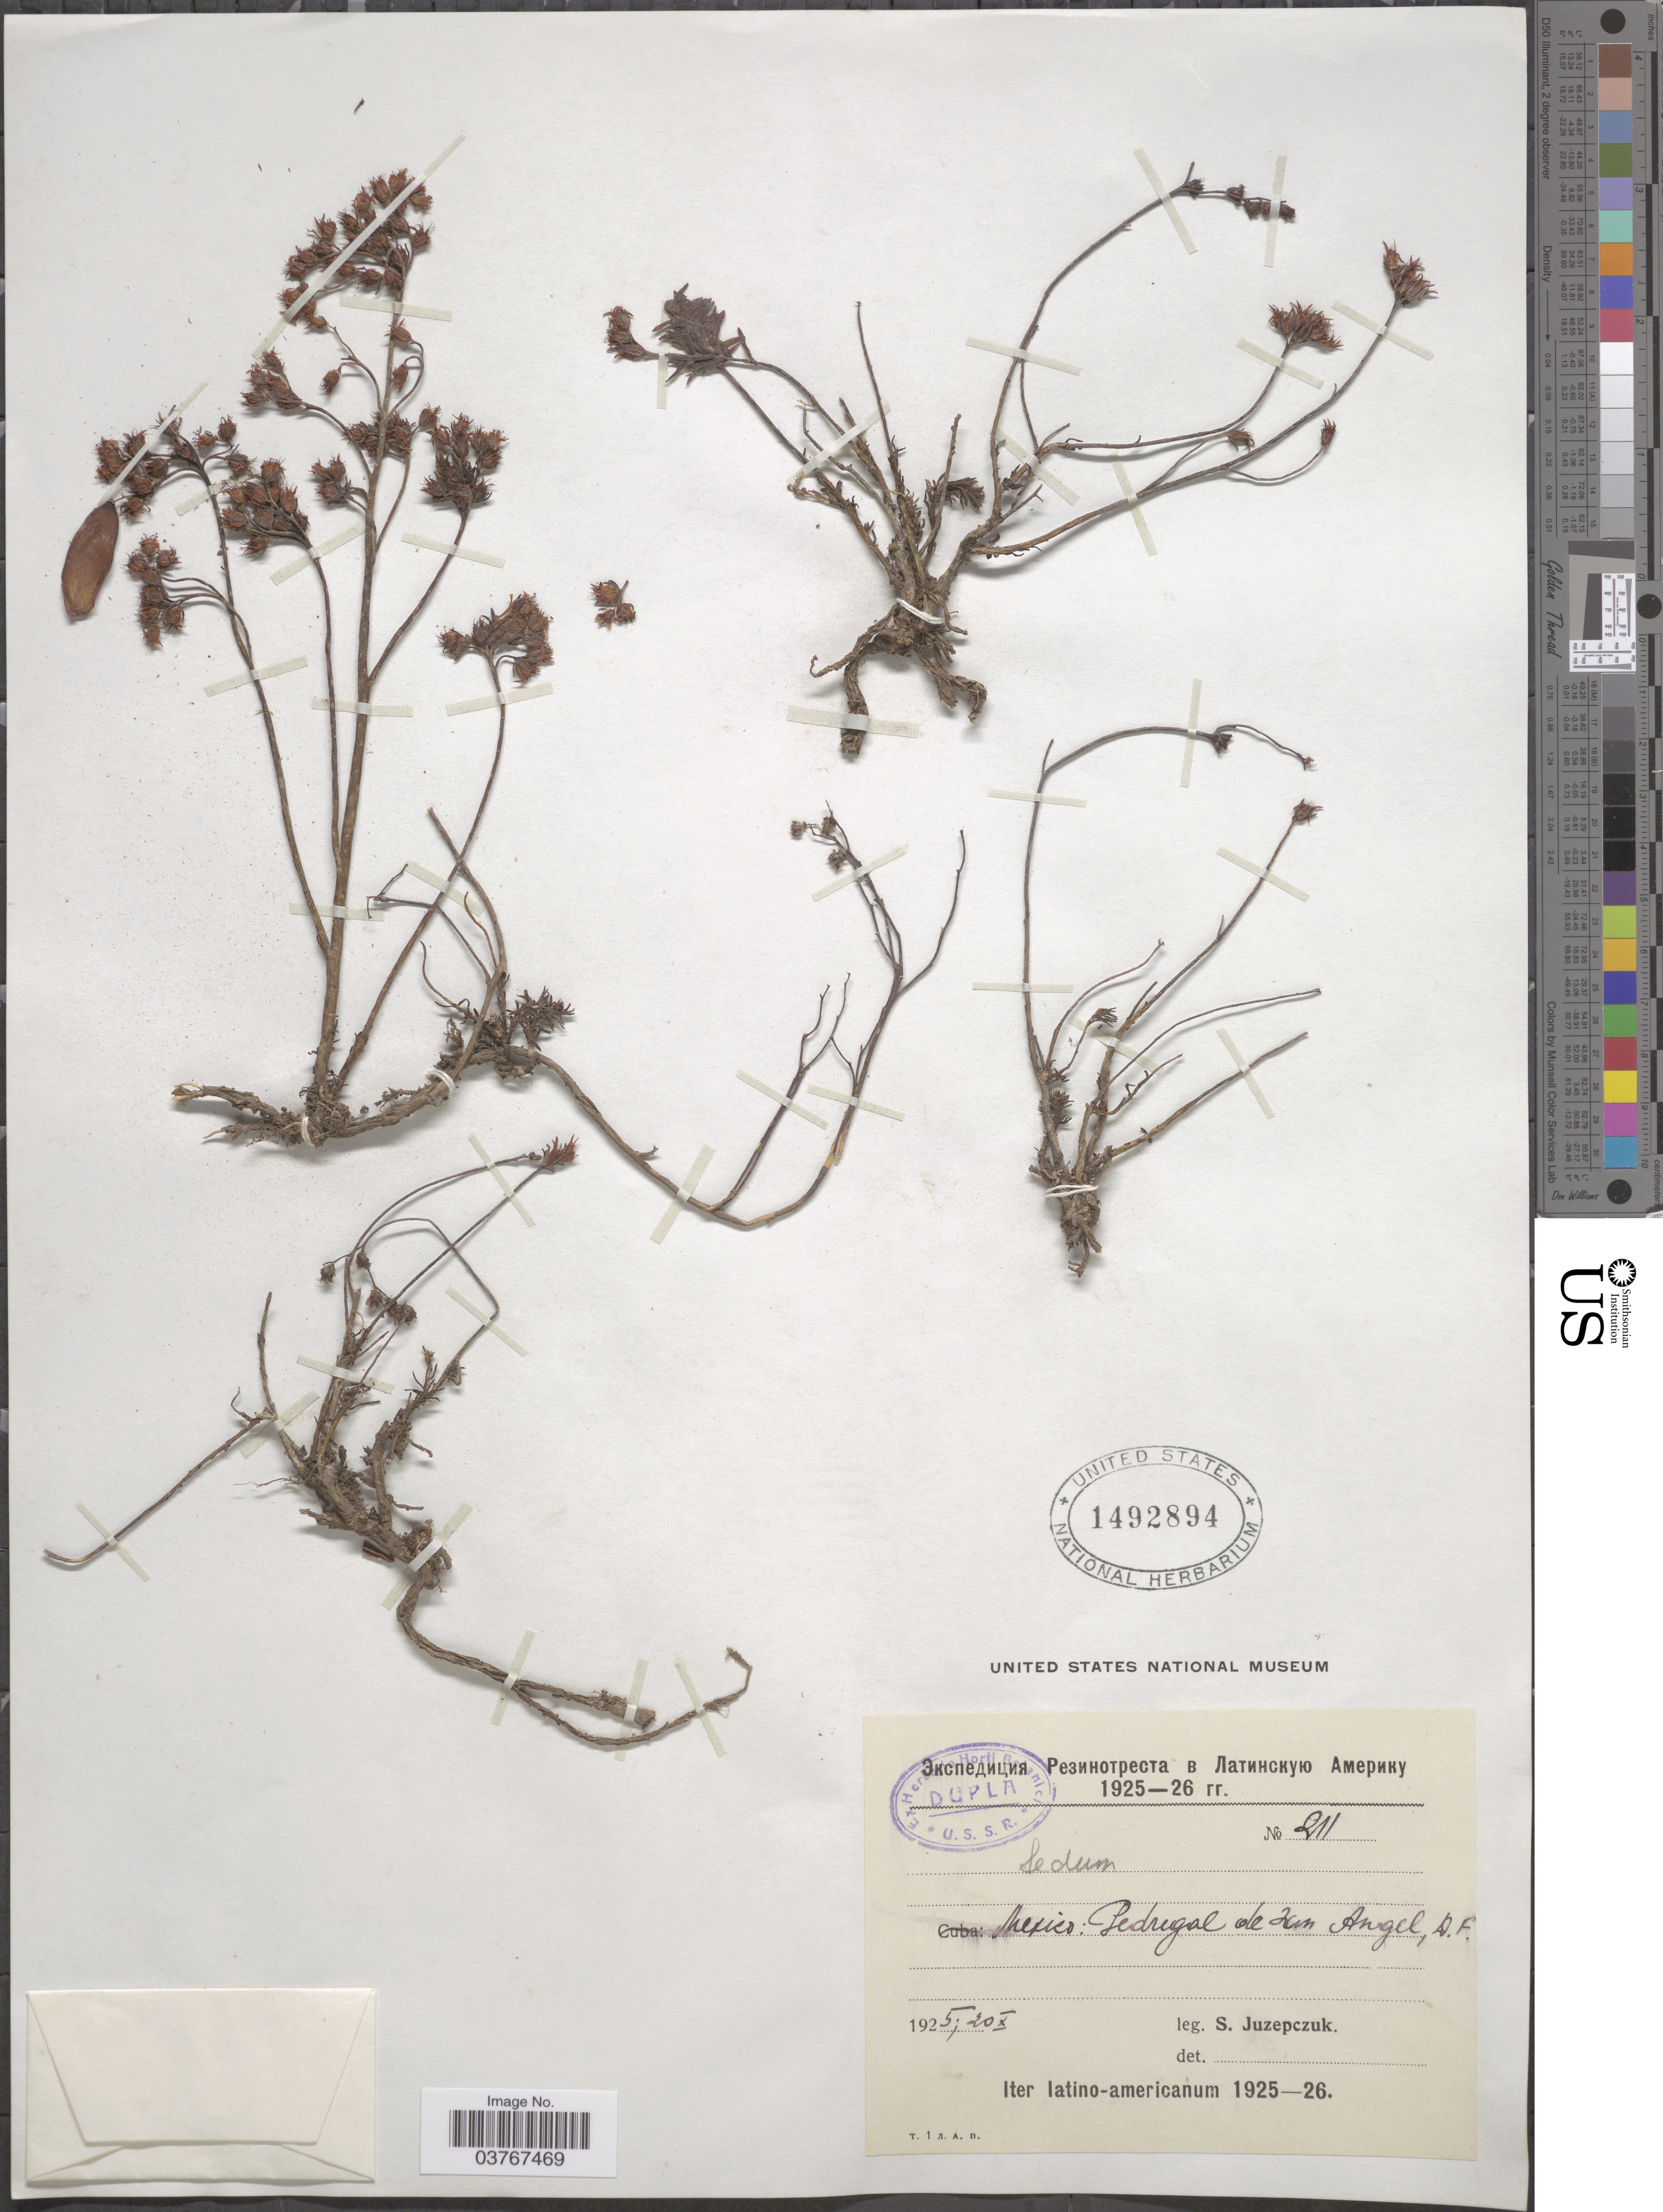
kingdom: Plantae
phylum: Tracheophyta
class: Magnoliopsida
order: Saxifragales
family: Crassulaceae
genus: Sedum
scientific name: Sedum sp.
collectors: S. V. Juzepczuk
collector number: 211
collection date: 1925-10-20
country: Mexico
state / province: Distrito Federal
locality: Pedrigal de San Angel. Iter latino-americanum.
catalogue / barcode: US 1492894